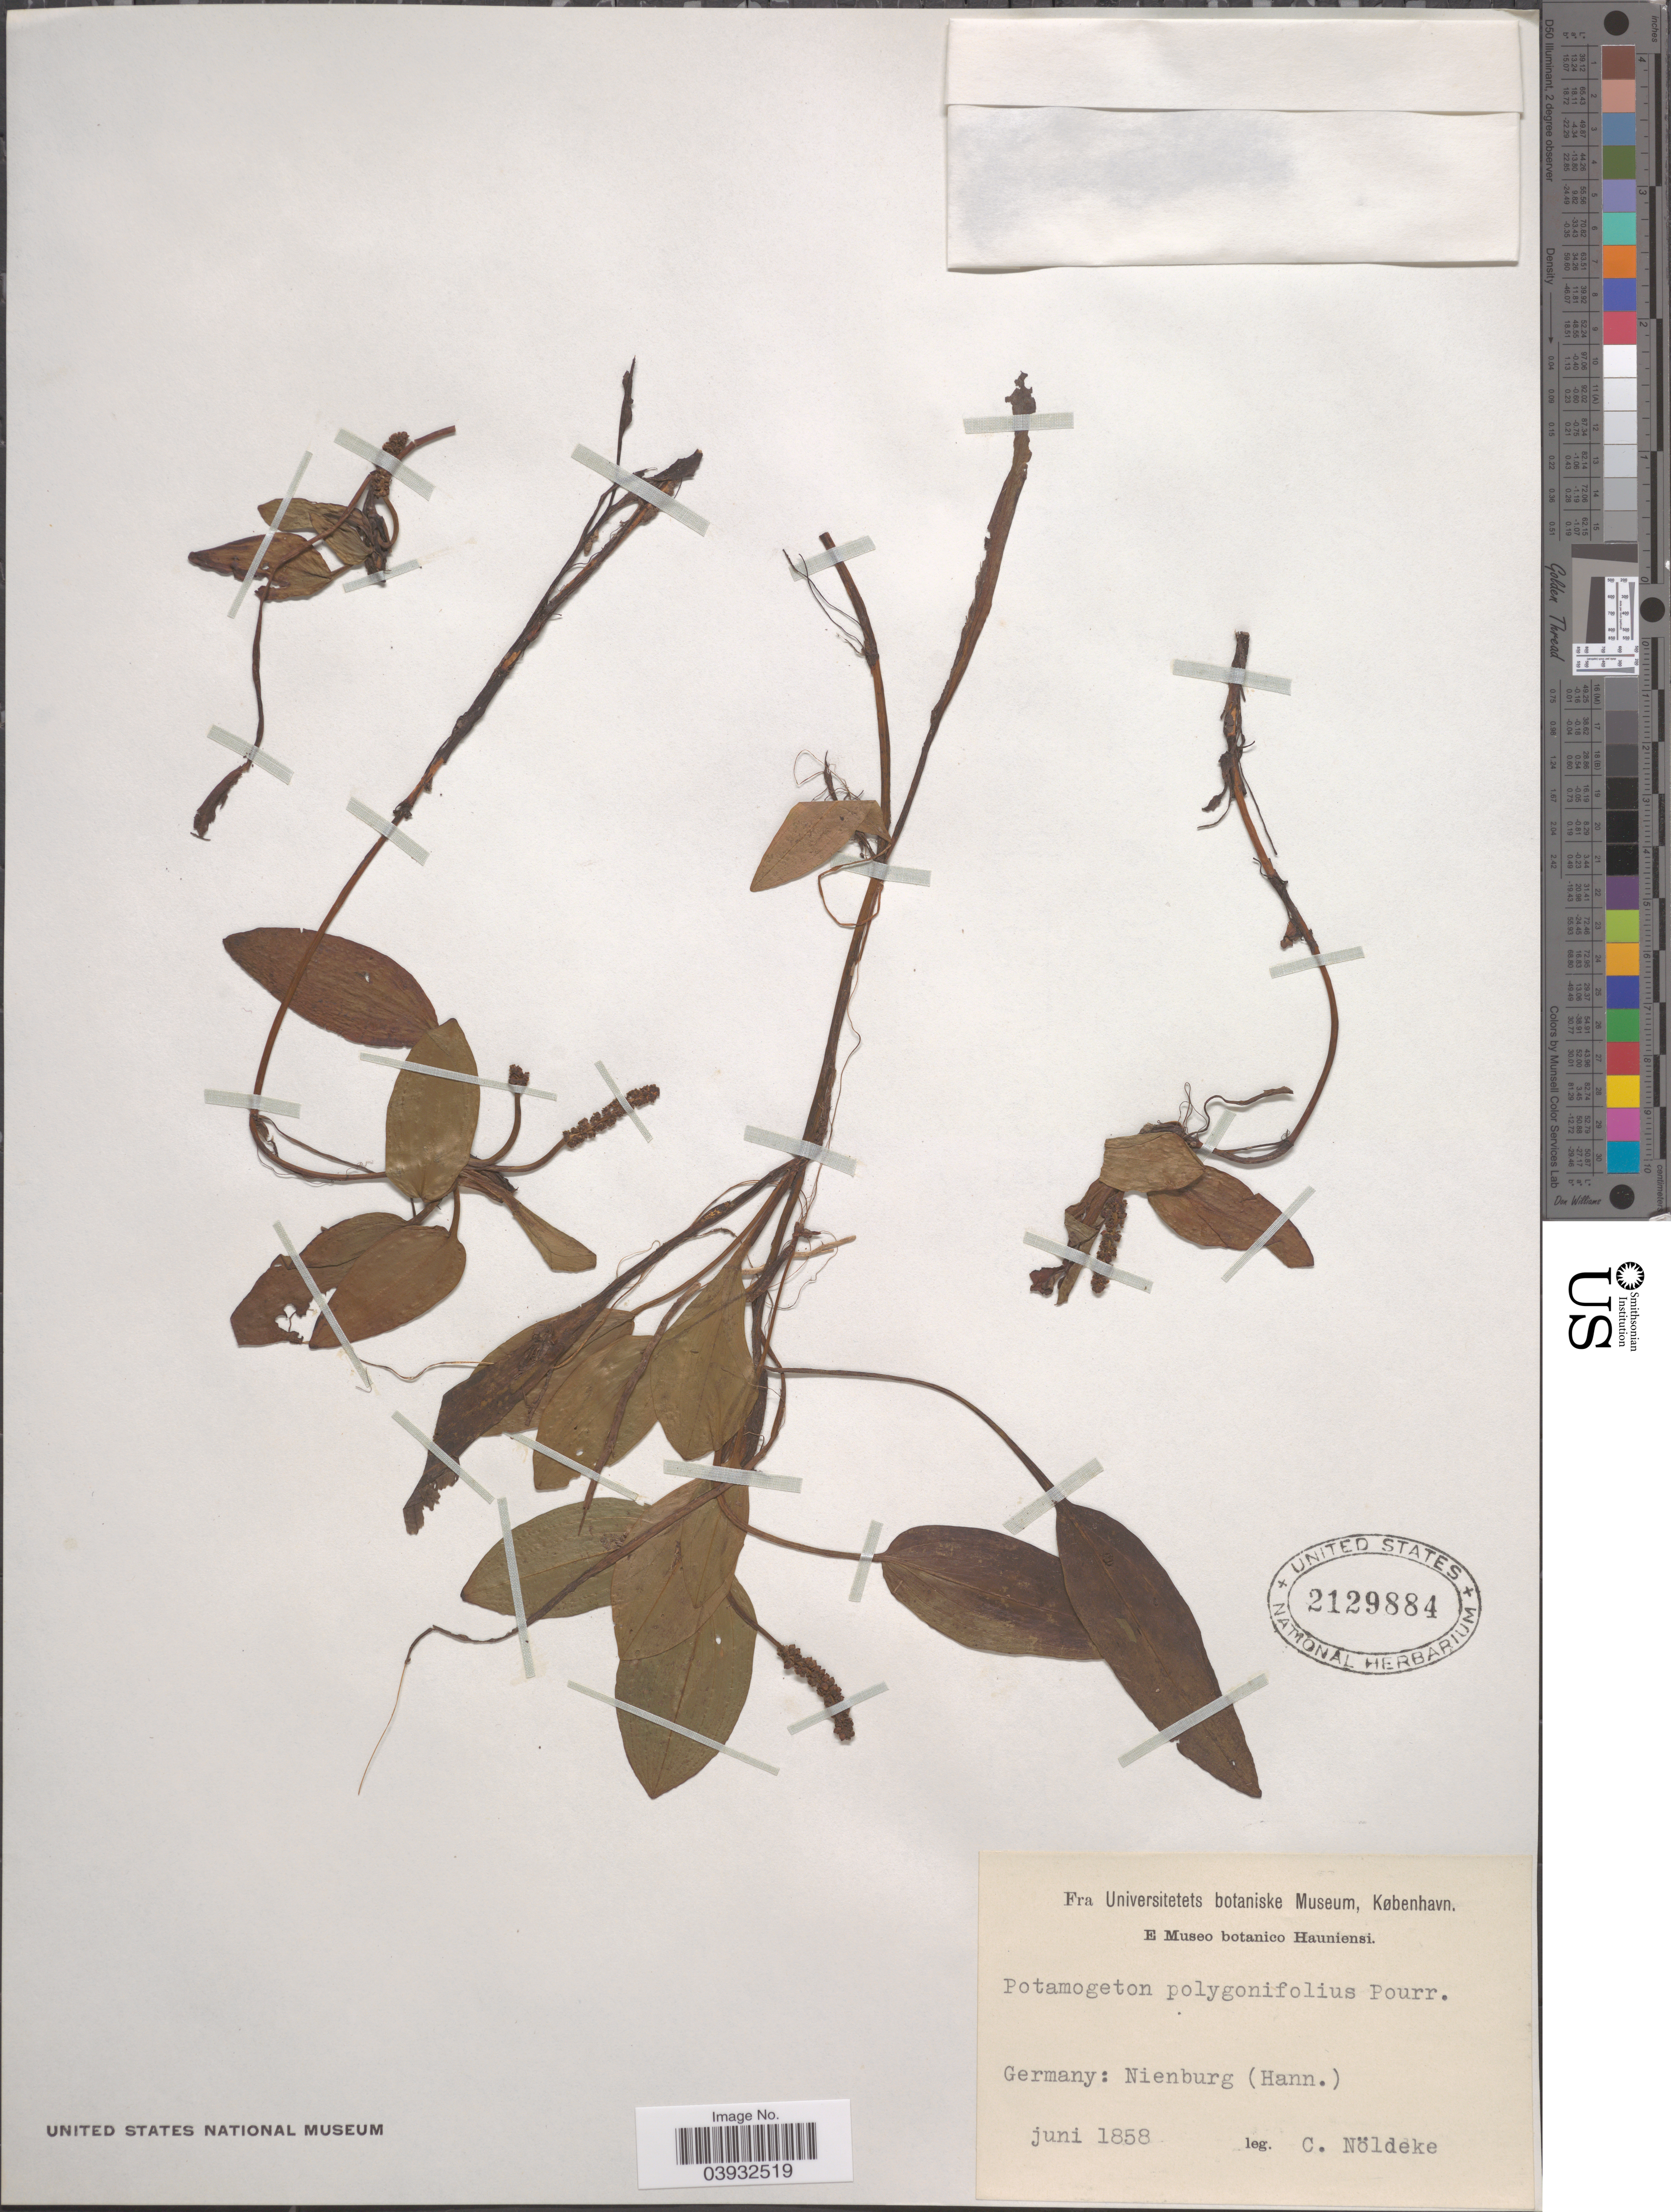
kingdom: Plantae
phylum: Tracheophyta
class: Liliopsida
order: Alismatales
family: Potamogetonaceae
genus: Potamogeton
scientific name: Potamogeton polygonifolius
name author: Pourr.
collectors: C. Noldeke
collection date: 1858-06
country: Germany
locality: Nienburg (Hann.).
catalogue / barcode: US 2129884